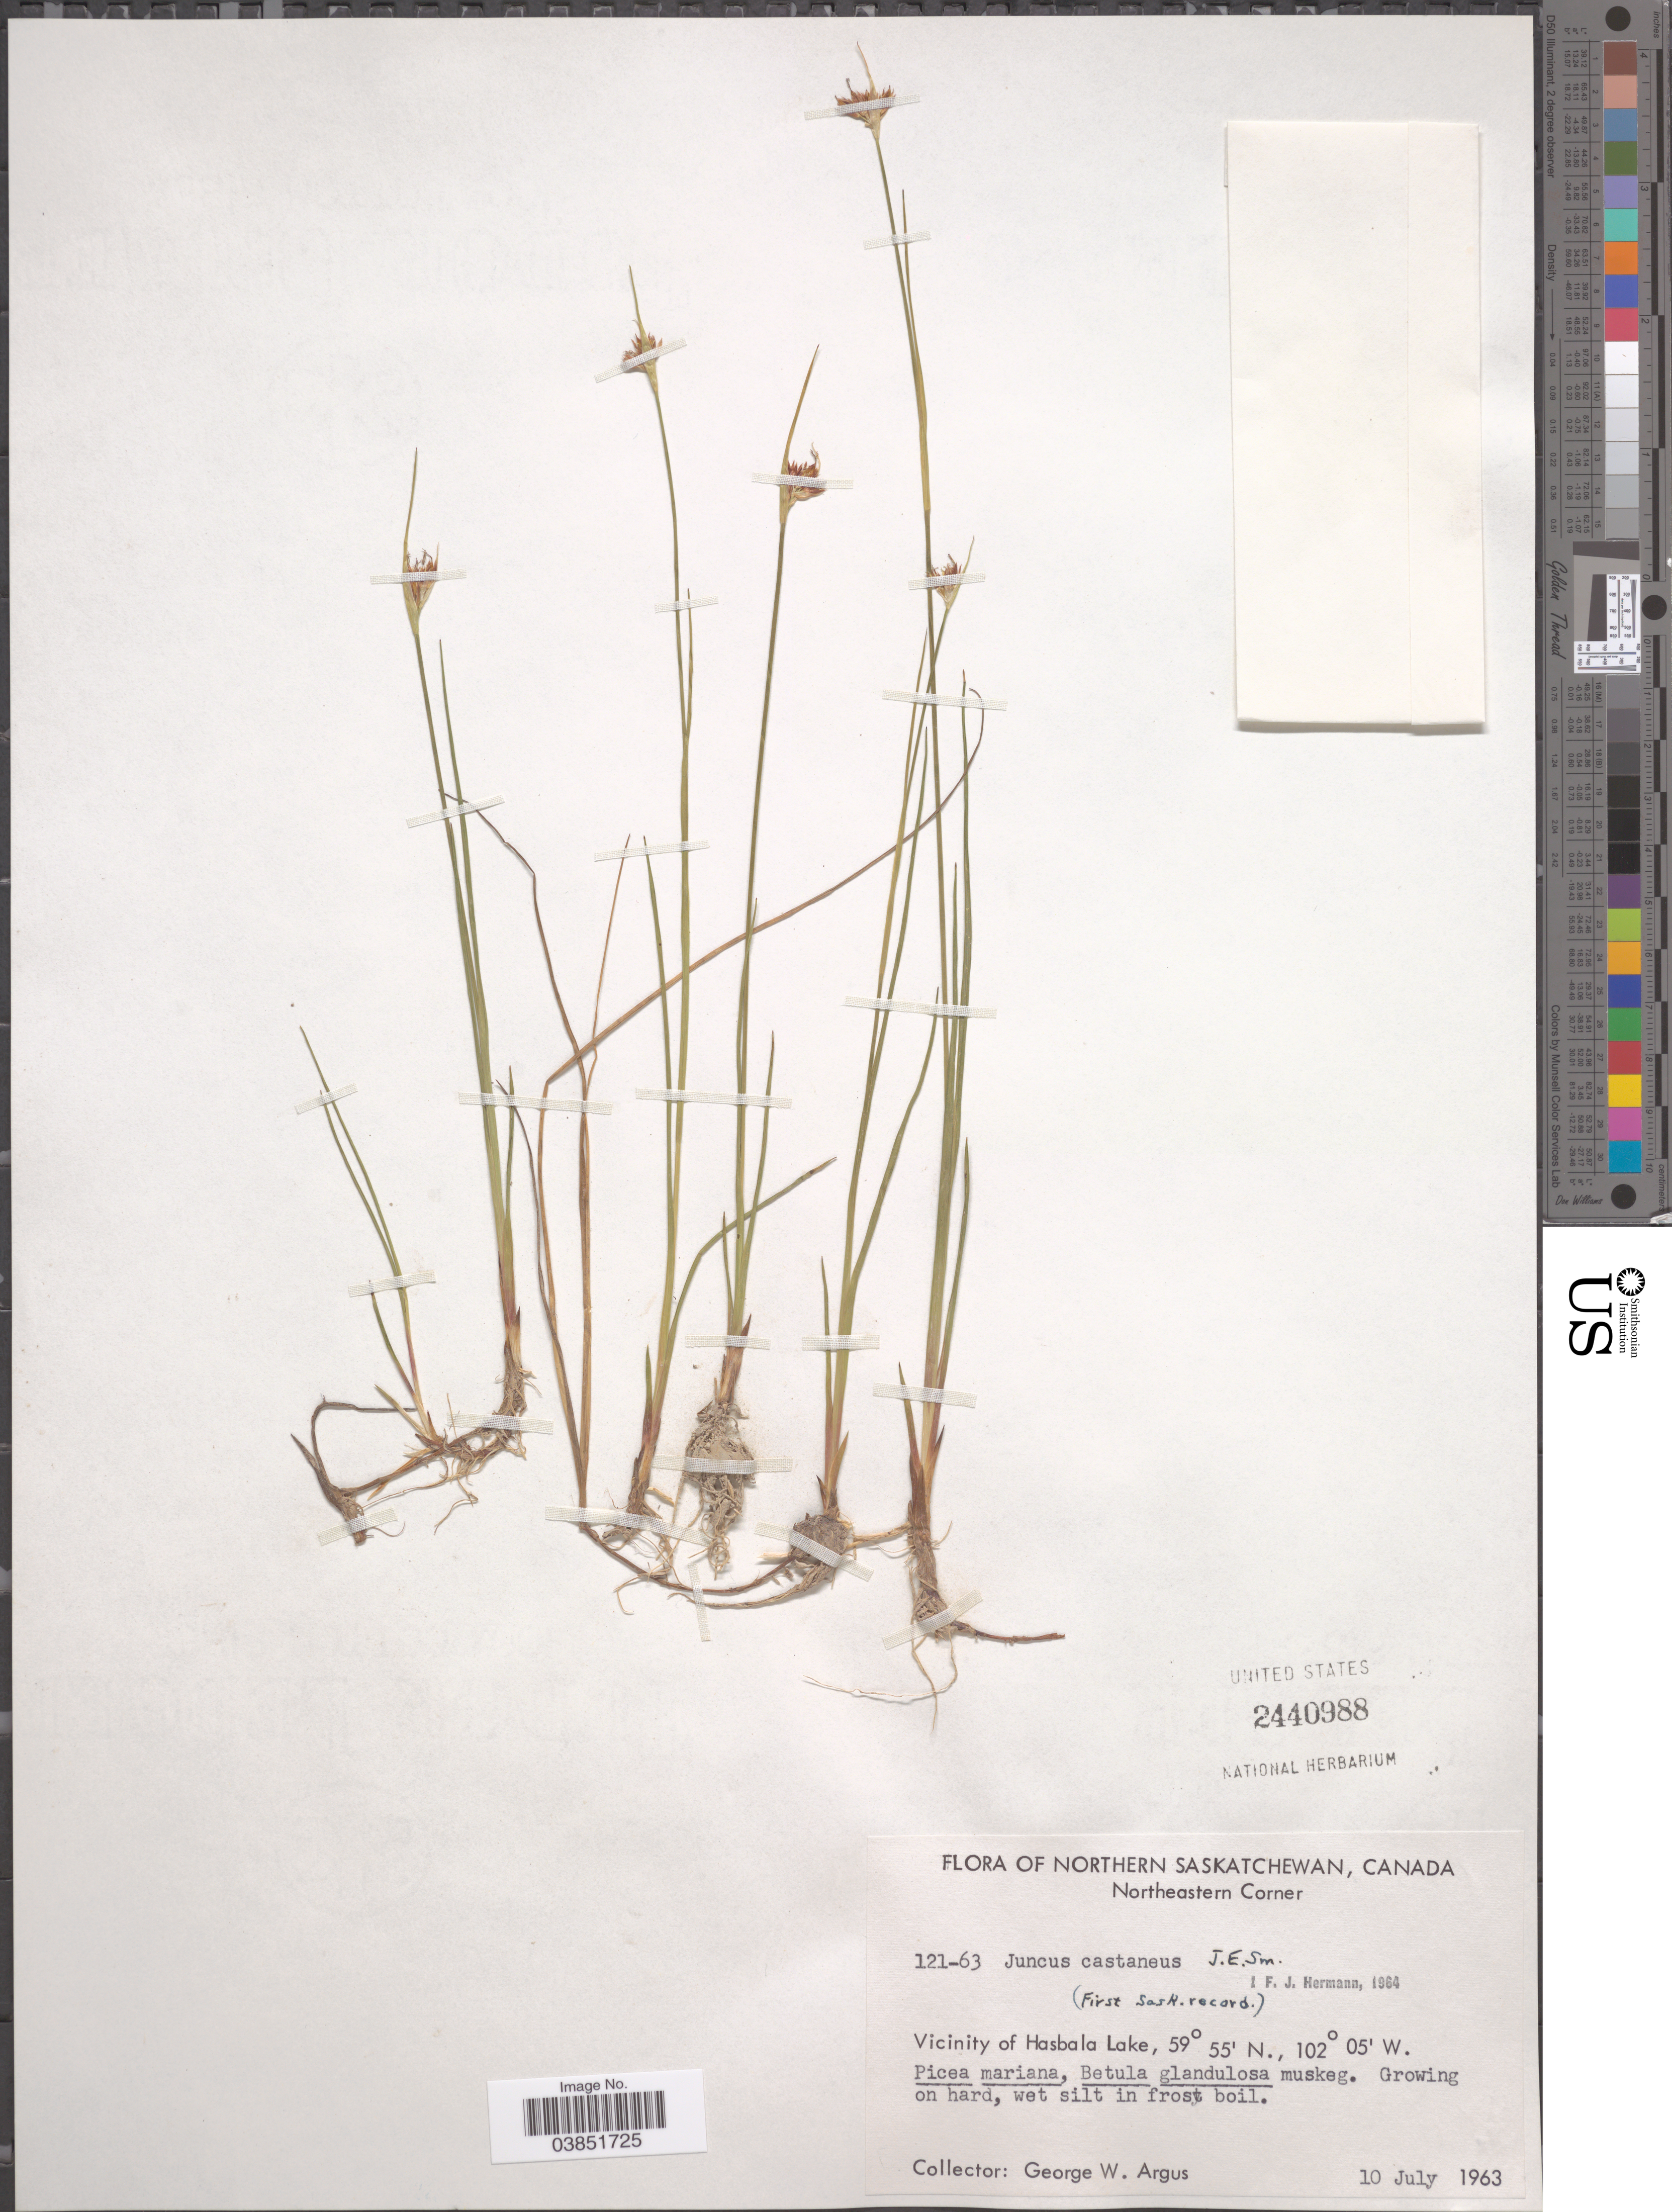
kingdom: Plantae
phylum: Tracheophyta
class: Liliopsida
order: Poales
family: Juncaceae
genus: Juncus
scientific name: Juncus castaneus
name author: Sm.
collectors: G. W. Argus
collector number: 121-63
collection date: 1963-07-10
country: Canada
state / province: Saskatchewan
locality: Northern Saskatchewan. Northeastern Corner. Vicinity of Hasbala Lake.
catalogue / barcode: US 2440988